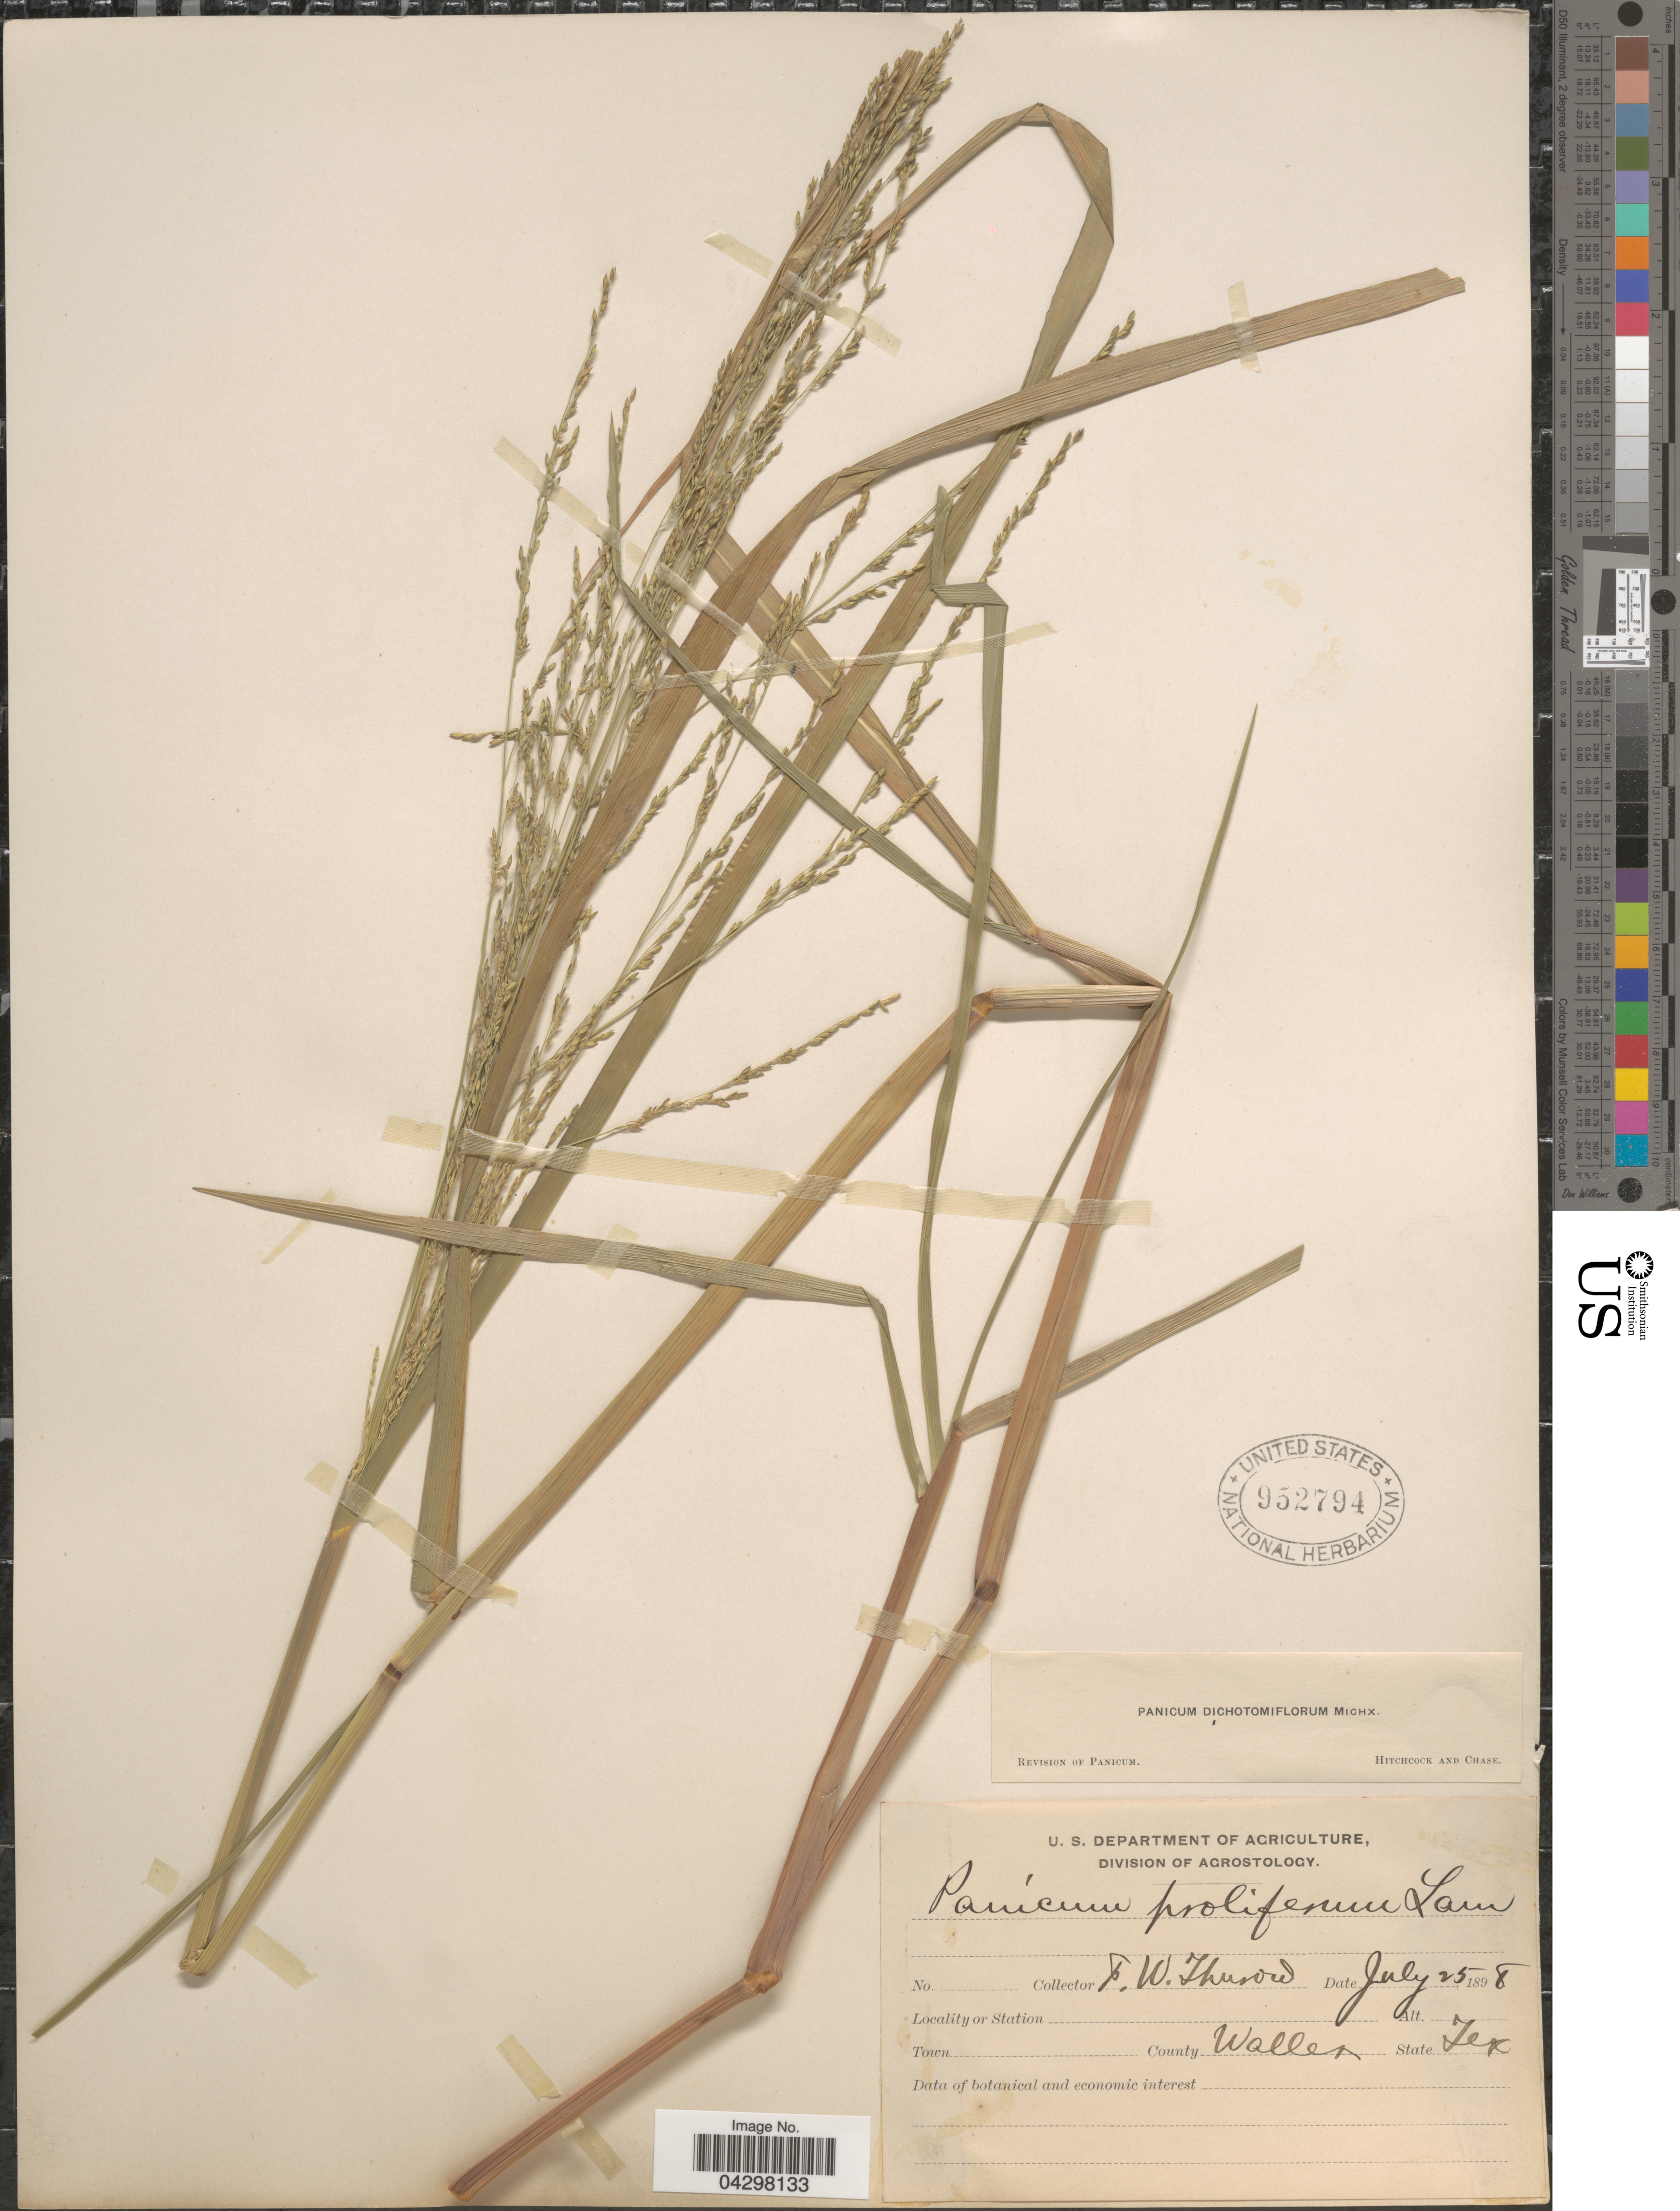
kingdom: Plantae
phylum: Tracheophyta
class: Liliopsida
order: Poales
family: Poaceae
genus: Panicum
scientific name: Panicum dichotomiflorum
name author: Michx.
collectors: F. W. Thurow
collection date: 1898-07-25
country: United States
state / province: Texas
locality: County Waller.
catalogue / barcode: US 952794